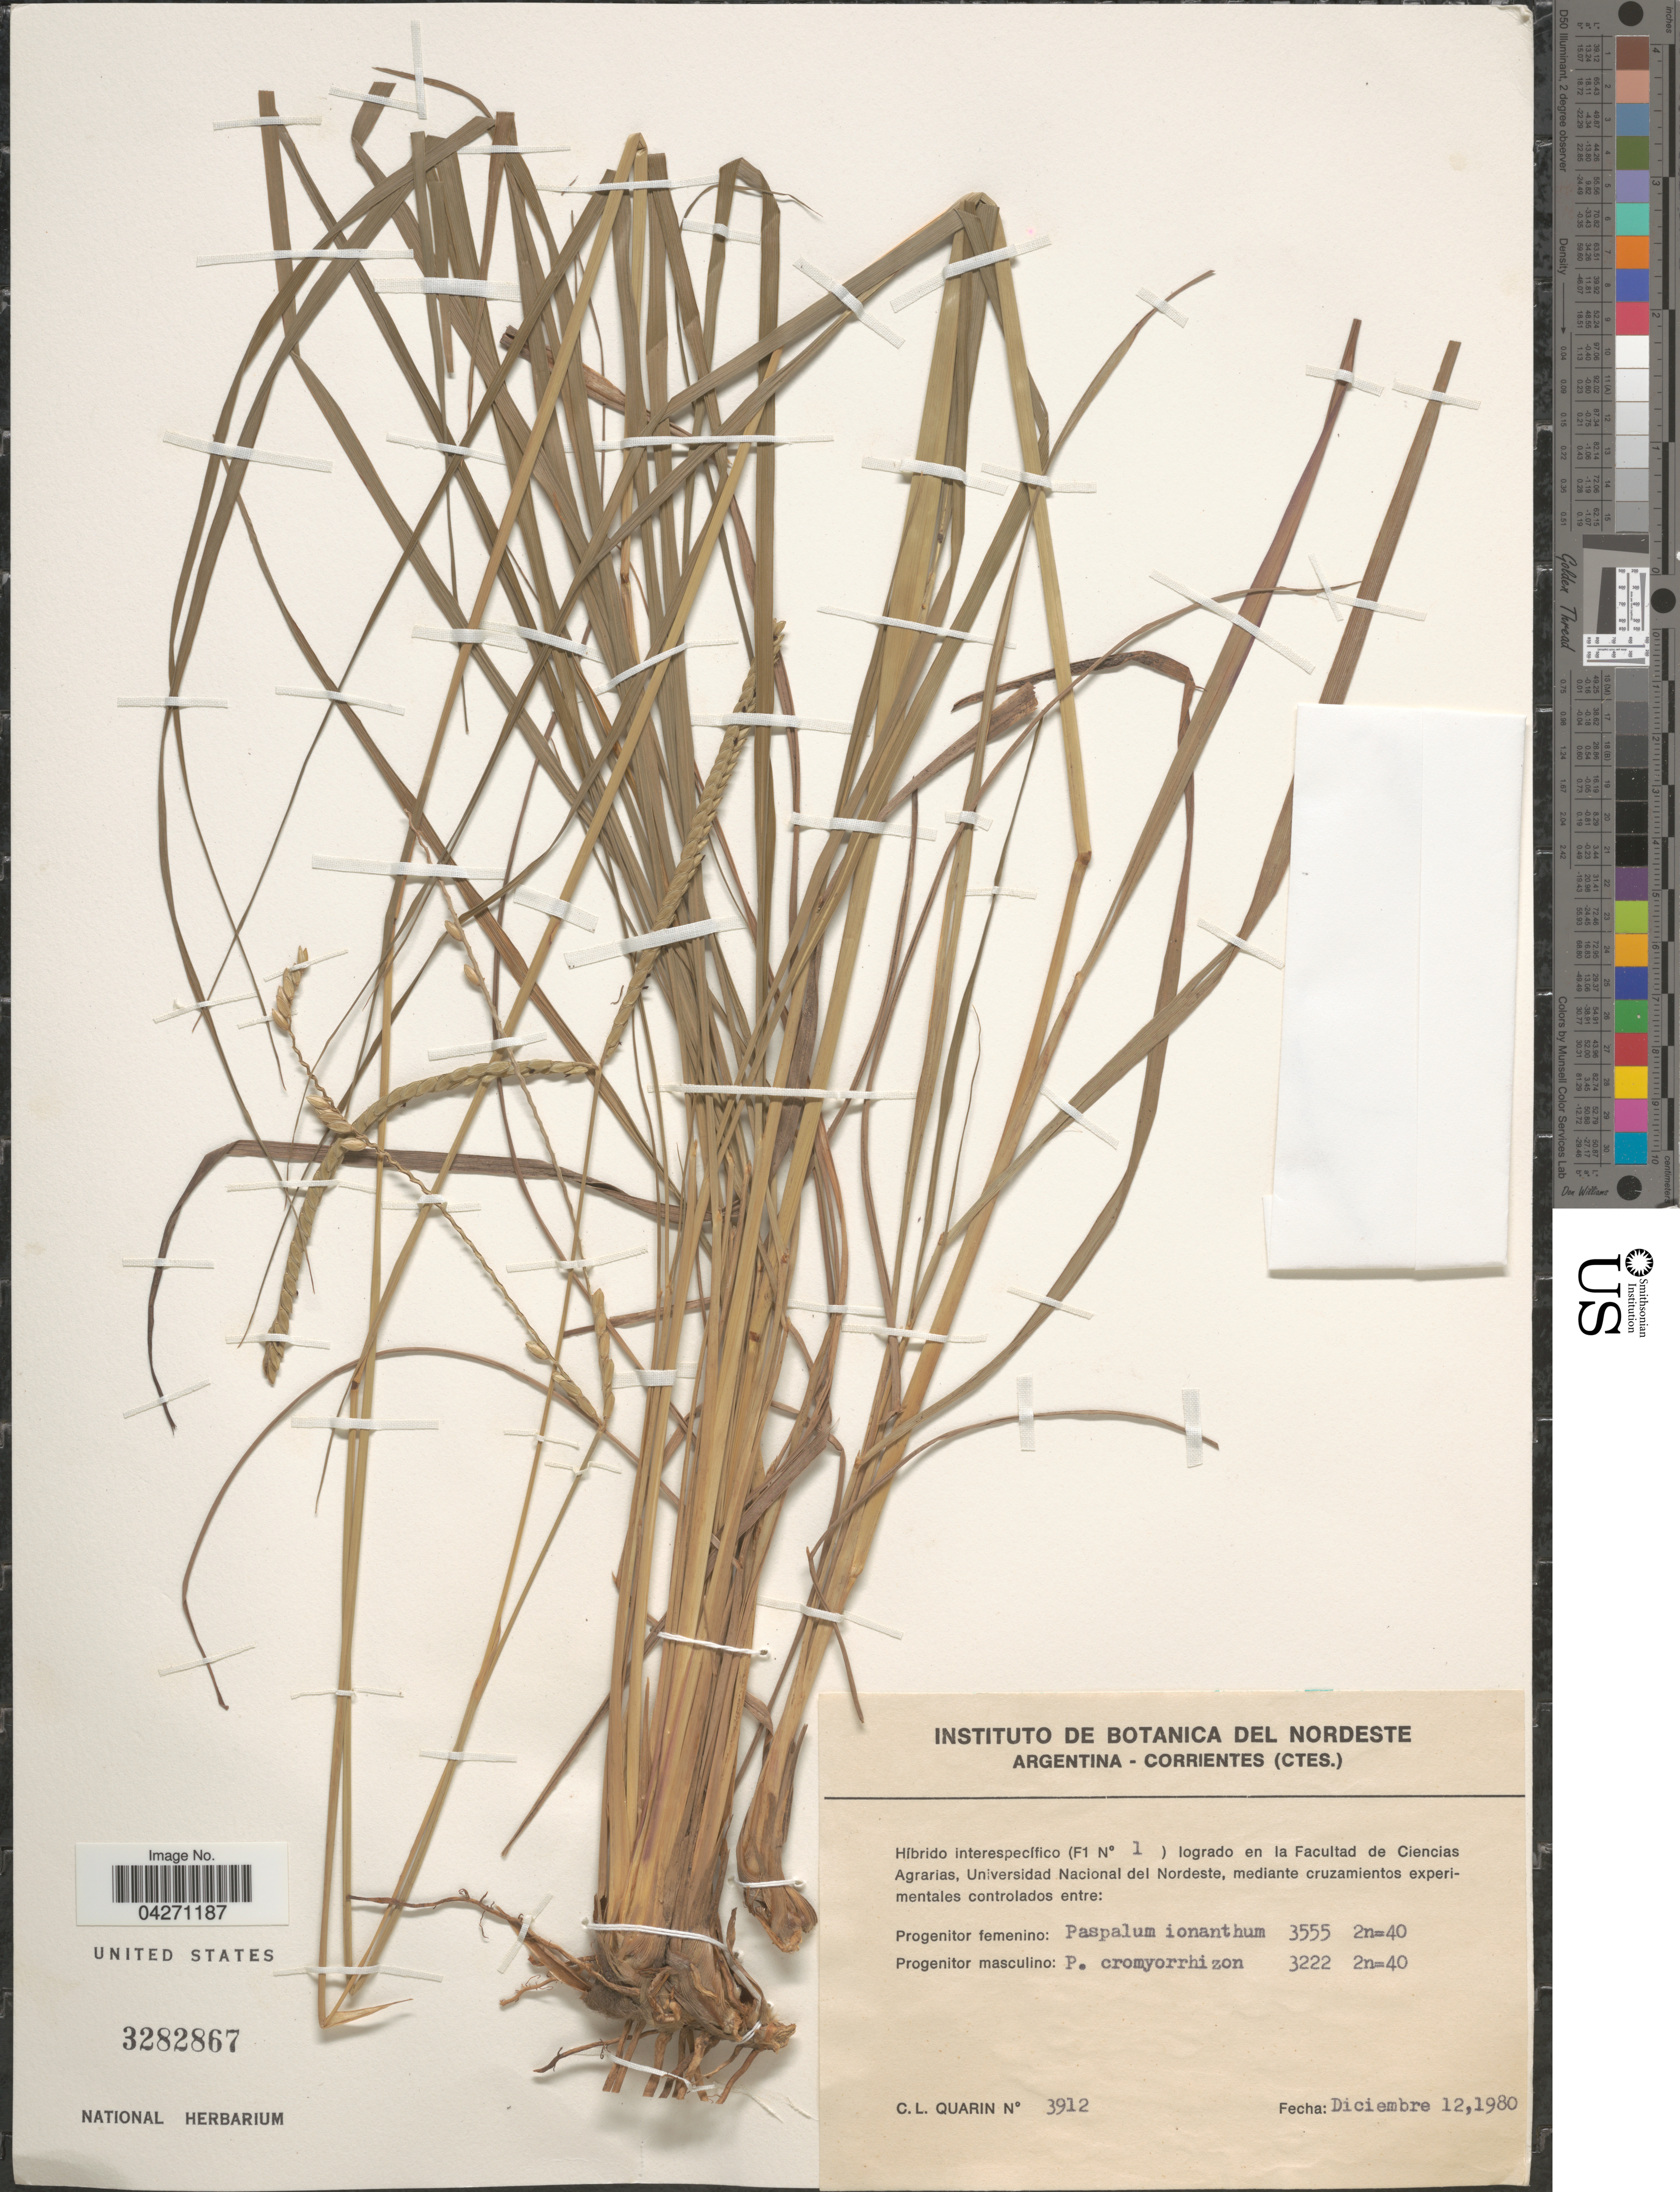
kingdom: Plantae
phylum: Tracheophyta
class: Liliopsida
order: Poales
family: Poaceae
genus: Paspalum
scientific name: Paspalum ionanthum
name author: Chase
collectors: C. Quarin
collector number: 3912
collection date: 1980-12-12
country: Argentina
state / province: Corrientes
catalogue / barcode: US 3282867